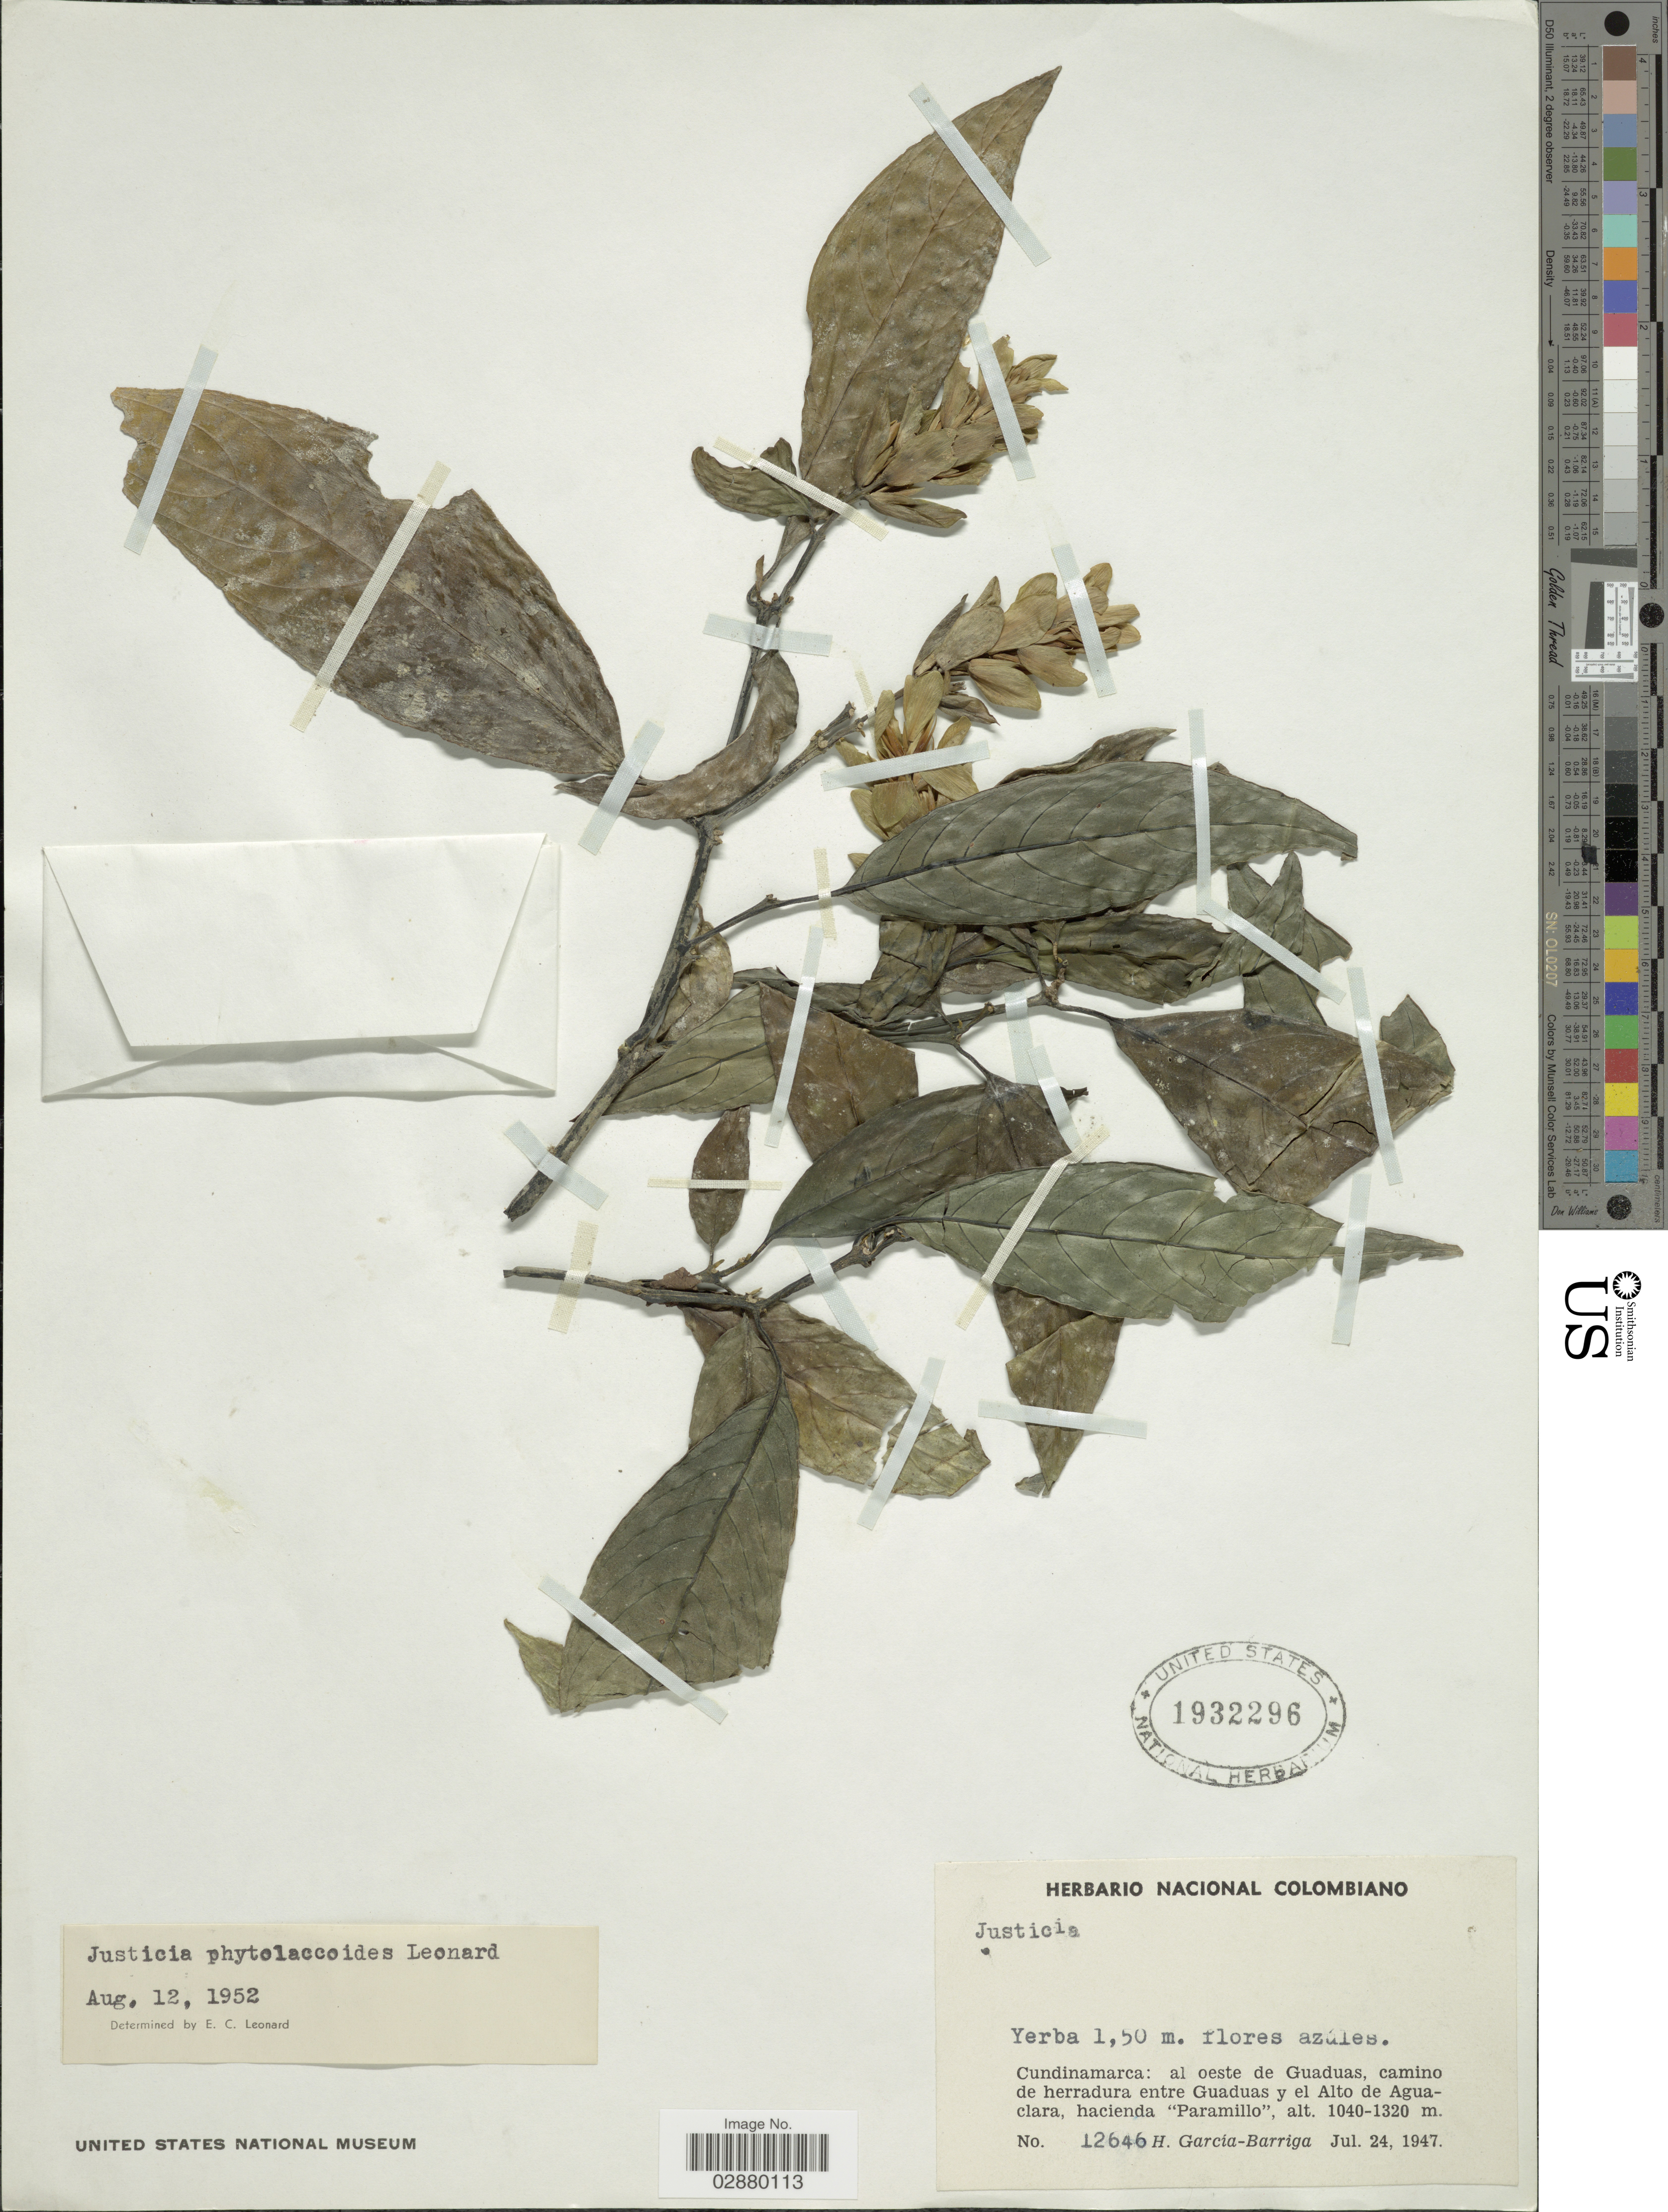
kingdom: Plantae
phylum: Tracheophyta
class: Magnoliopsida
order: Lamiales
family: Acanthaceae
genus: Justicia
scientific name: Justicia phytolaccoides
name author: Leonard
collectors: H. García Barriga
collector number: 12646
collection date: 1947-07-24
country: Colombia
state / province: Cundinamarca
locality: Al oeste de Guaduas, camino de herradura entre Guaduas y el Alto de aguaclara, hacienda "Paramillo".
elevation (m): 1040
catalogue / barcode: US 1932296